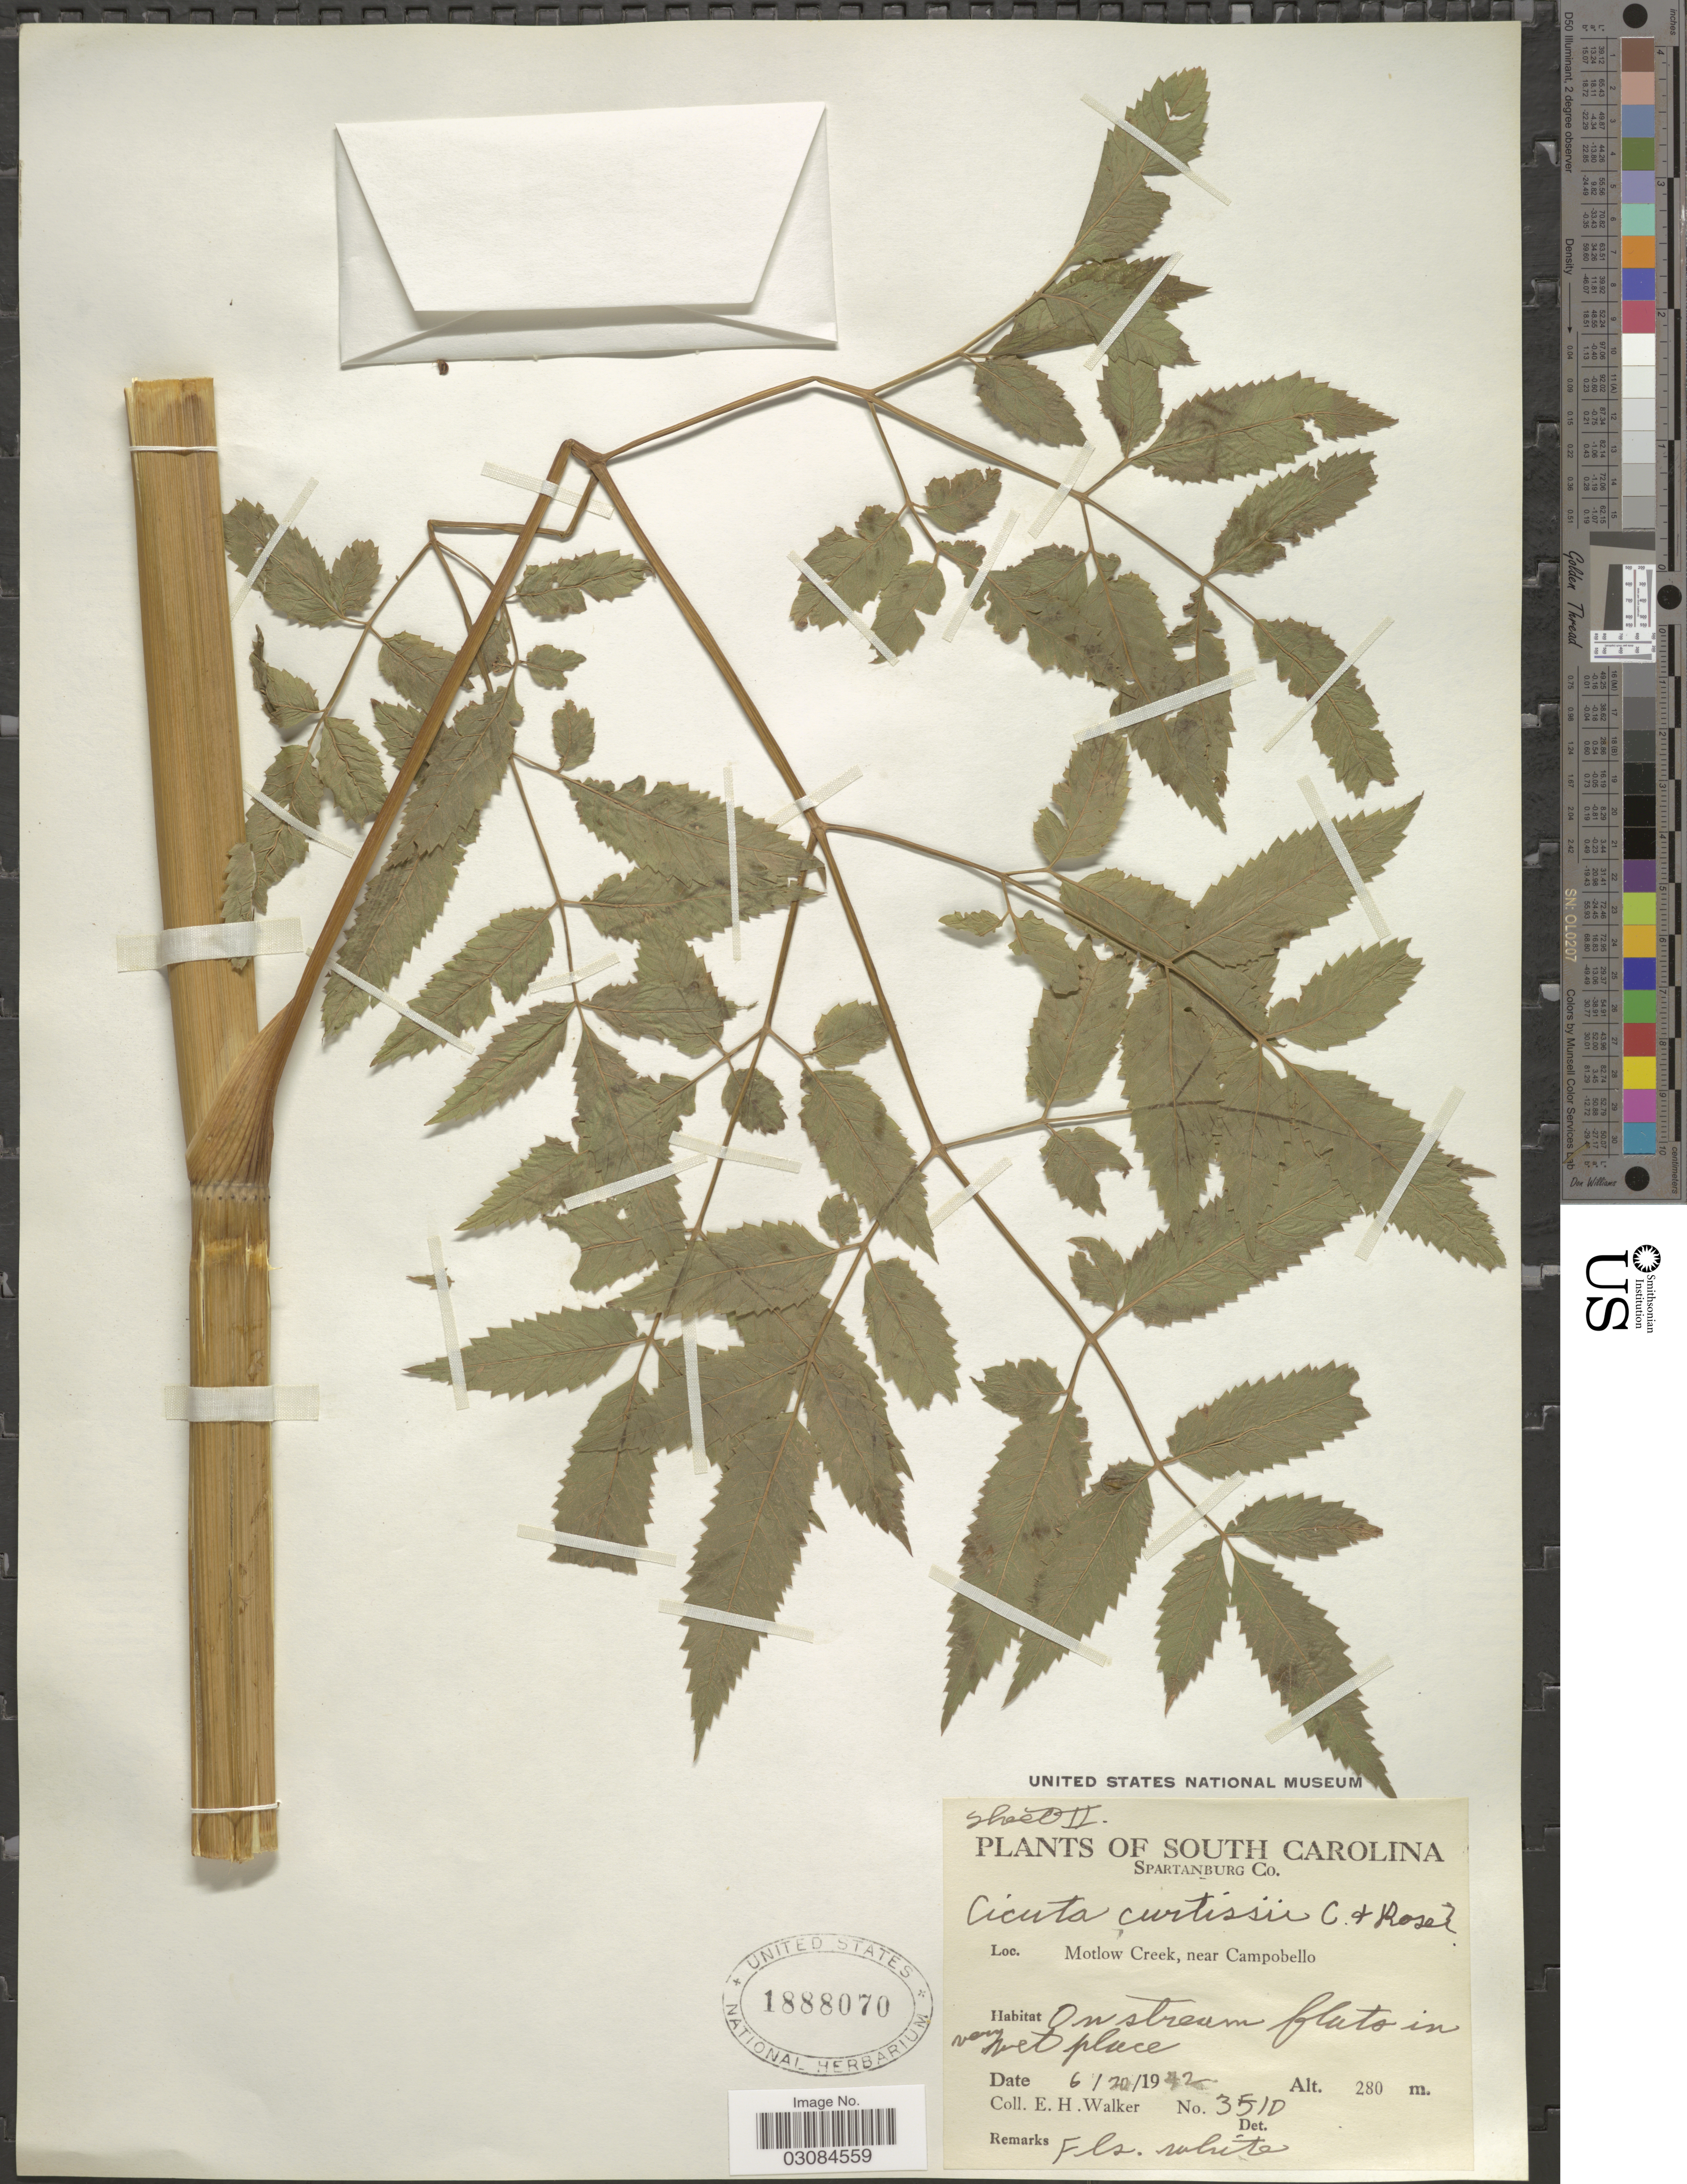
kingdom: Plantae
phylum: Tracheophyta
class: Magnoliopsida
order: Apiales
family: Apiaceae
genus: Cicuta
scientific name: Cicuta mexicana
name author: J.M. Coult. & Rose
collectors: E. H. Walker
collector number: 3510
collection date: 1942-06-20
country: United States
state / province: South Carolina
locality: Spartanburg Co. Motlow Creek, near Campobello.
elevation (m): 280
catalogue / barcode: US 1888070